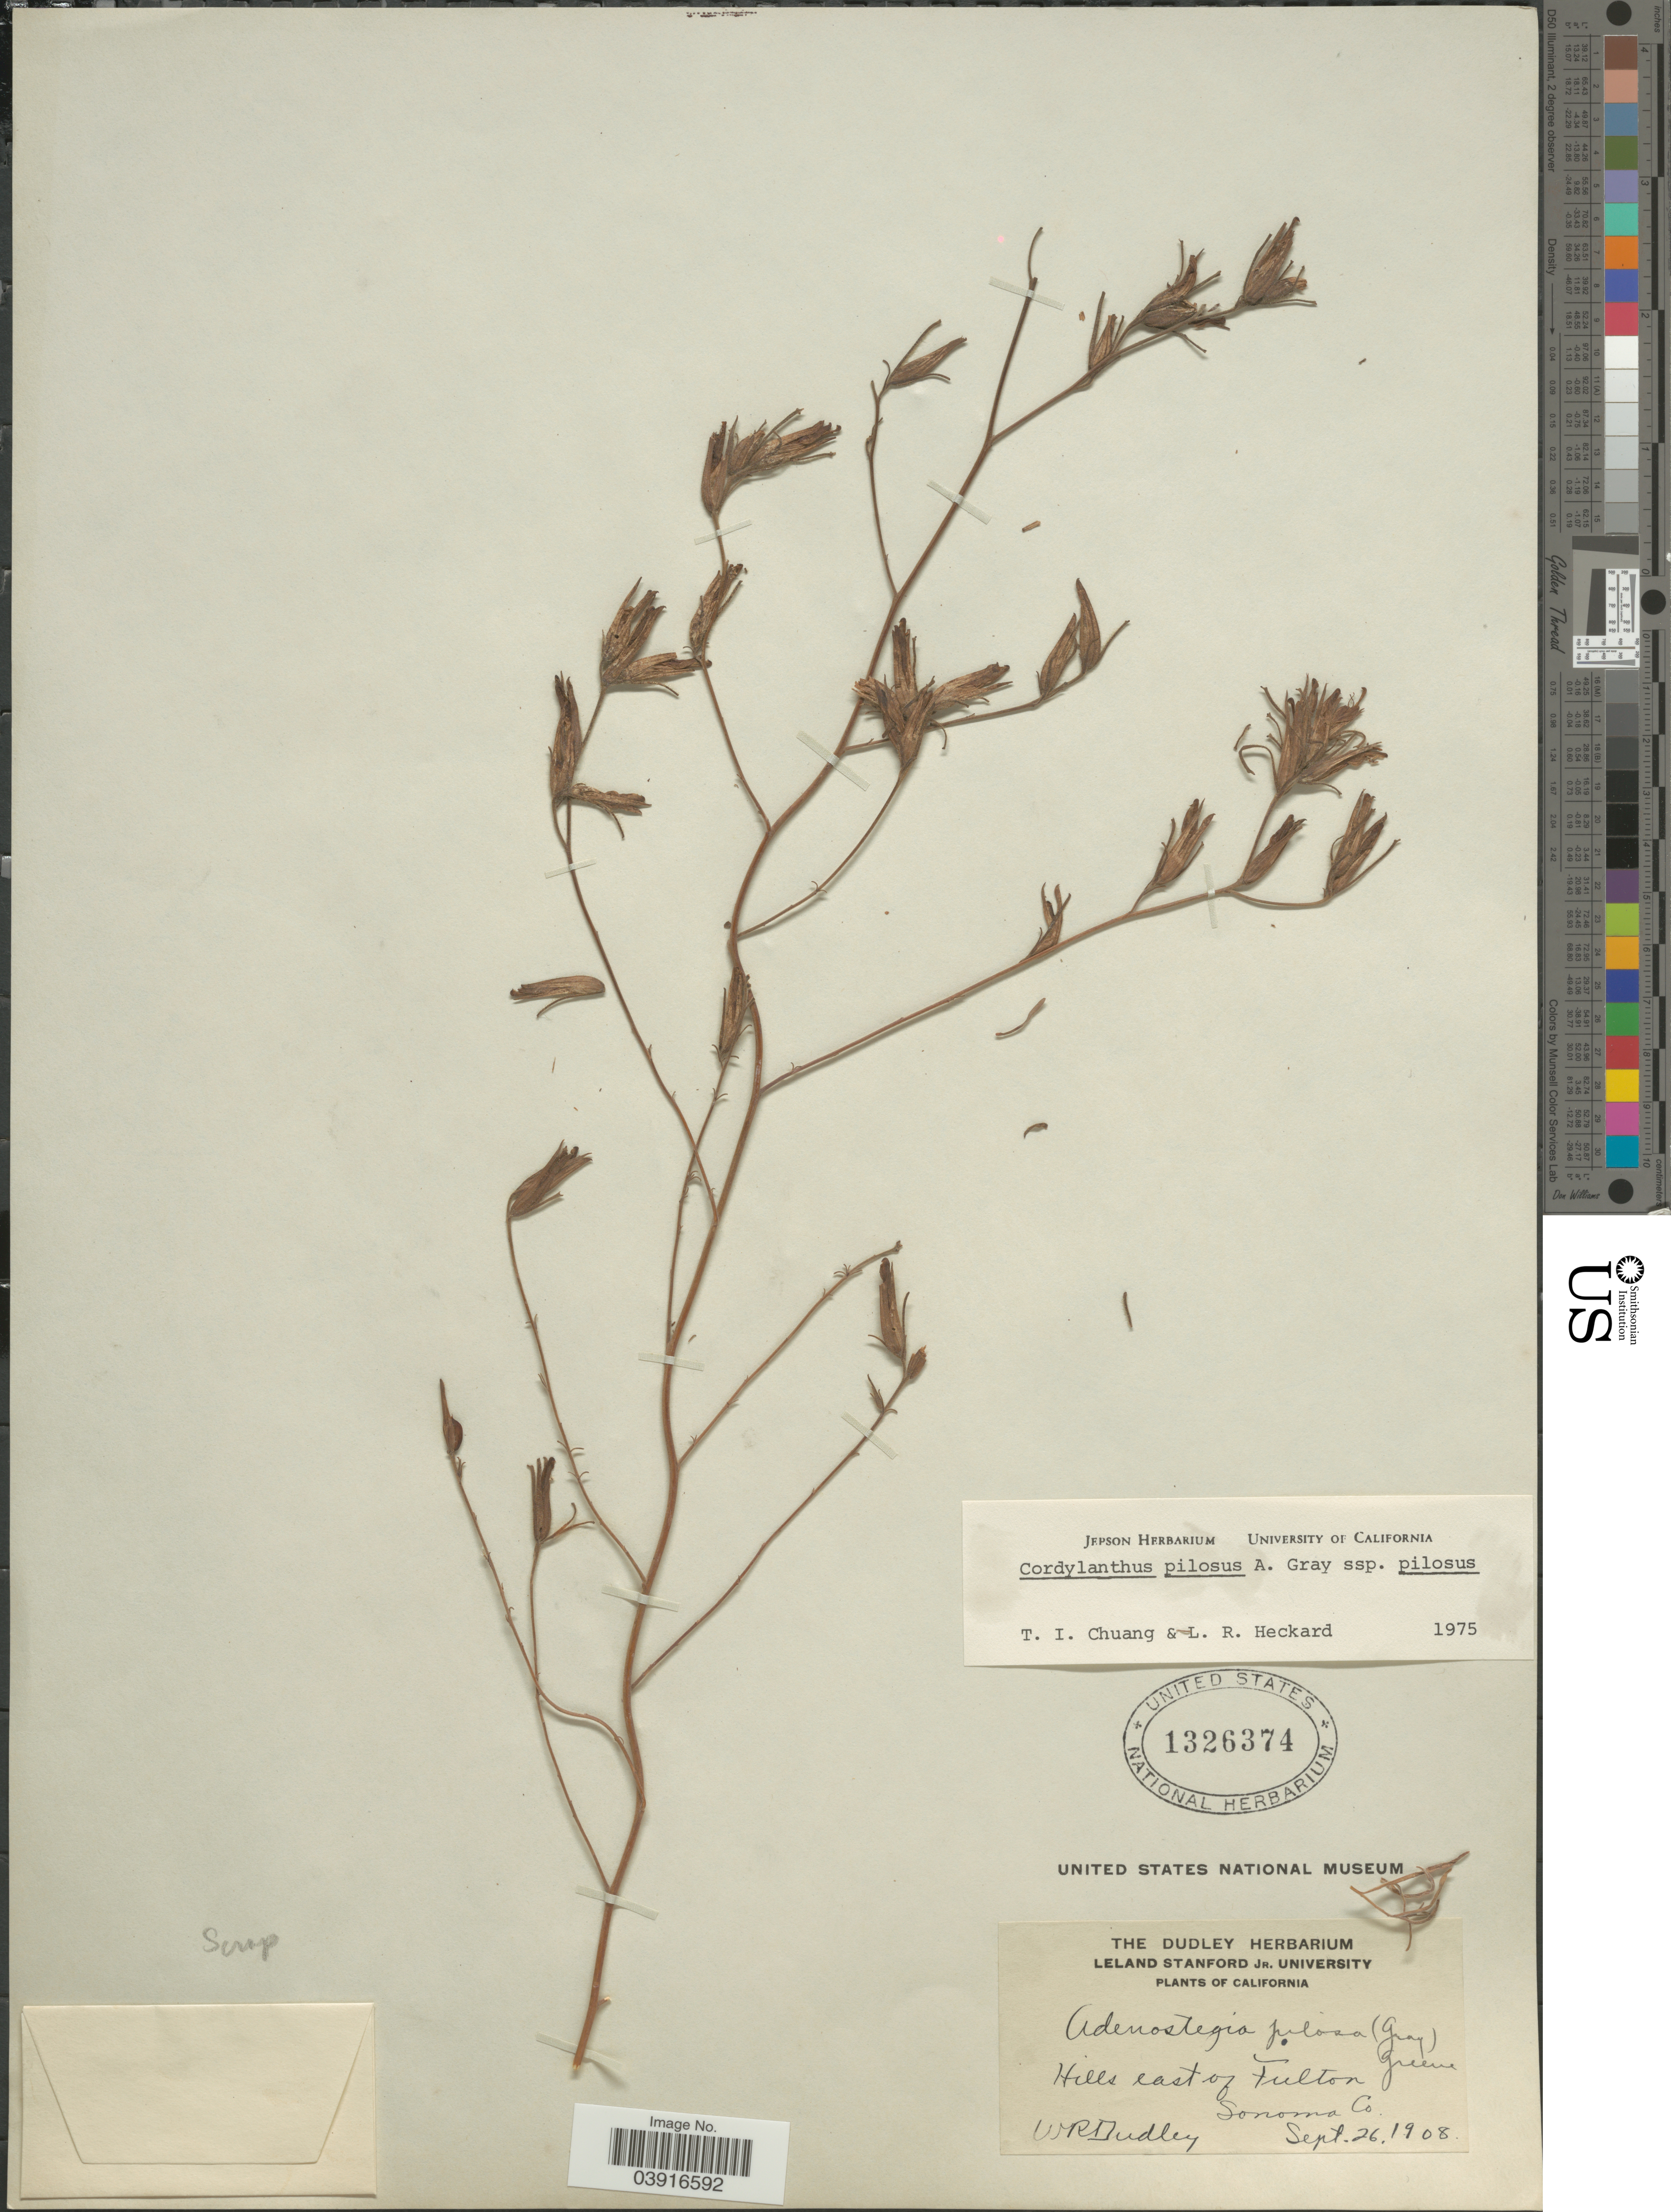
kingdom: Plantae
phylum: Tracheophyta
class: Magnoliopsida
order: Lamiales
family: Orobanchaceae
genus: Cordylanthus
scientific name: Cordylanthus pilosus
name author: A. Gray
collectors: W. Dudley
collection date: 1908-09-26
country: United States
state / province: California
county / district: Sonoma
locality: Hills east of Fulton. Sonoma Co.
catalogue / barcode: US 1326374